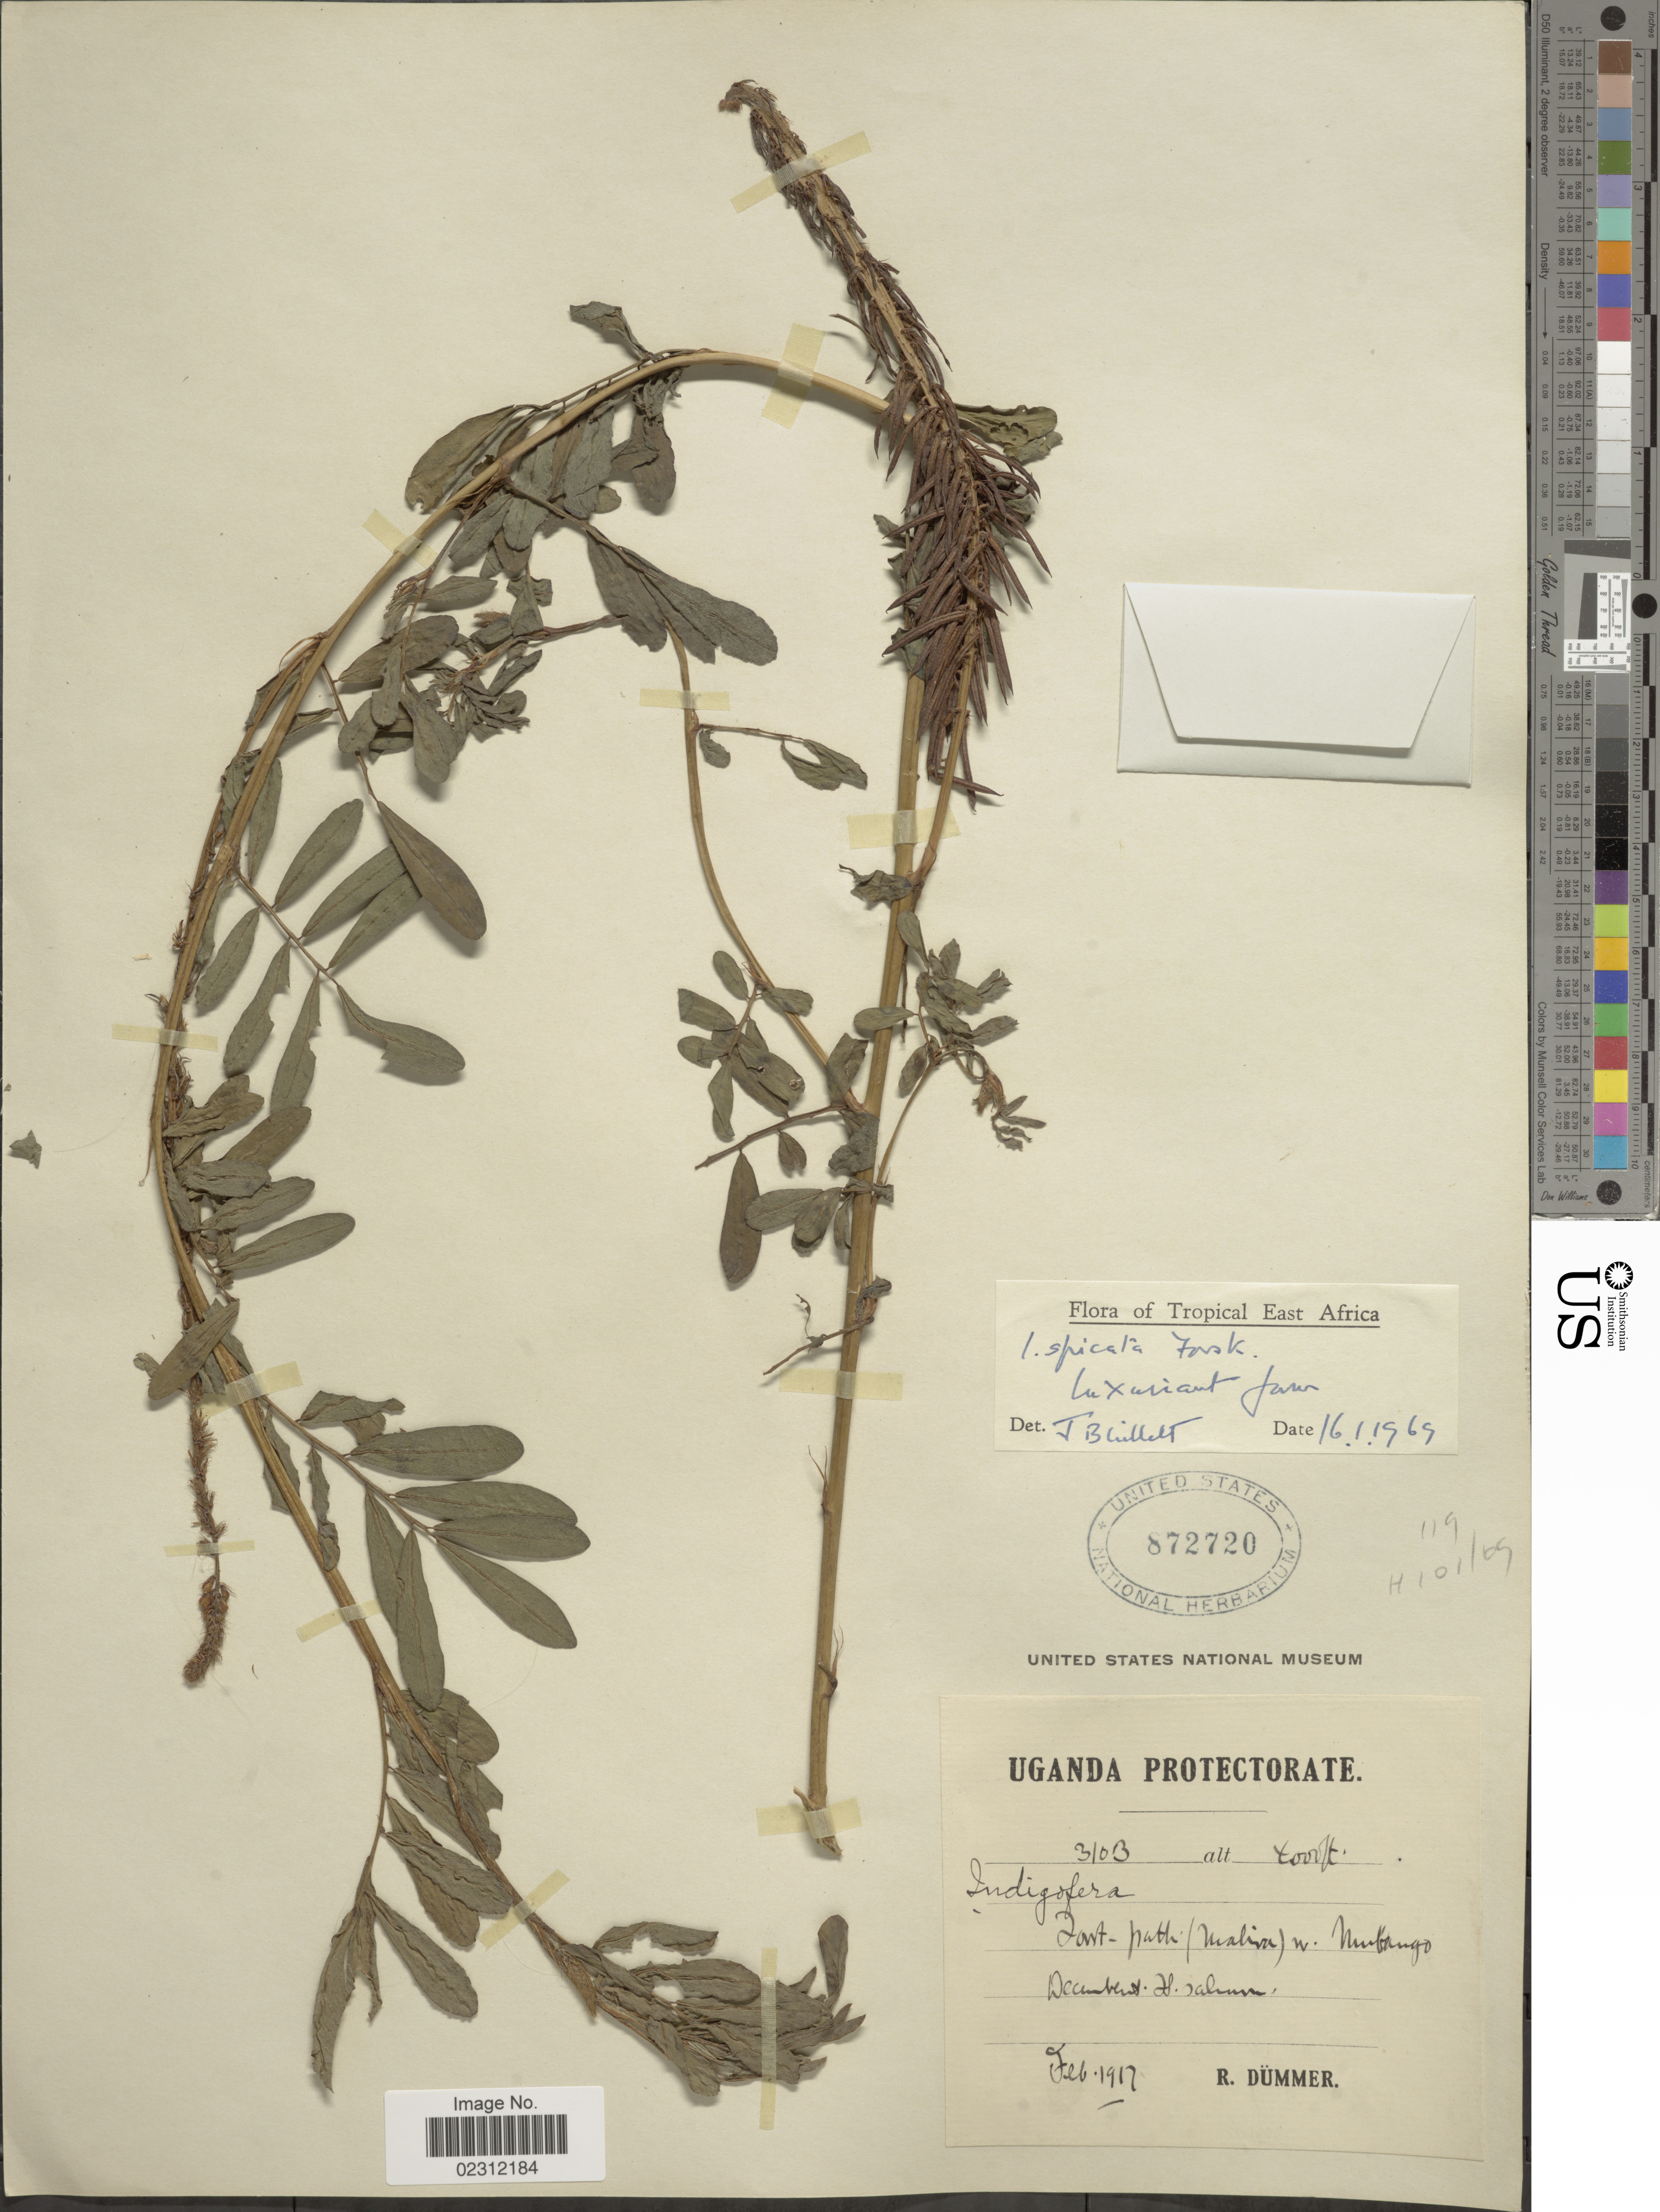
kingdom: Plantae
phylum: Tracheophyta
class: Magnoliopsida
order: Fabales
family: Fabaceae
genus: Indigofera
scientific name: Indigofera spicata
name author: Forssk.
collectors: R. Dümmer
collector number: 3103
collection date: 1912-02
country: Uganda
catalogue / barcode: US 872720